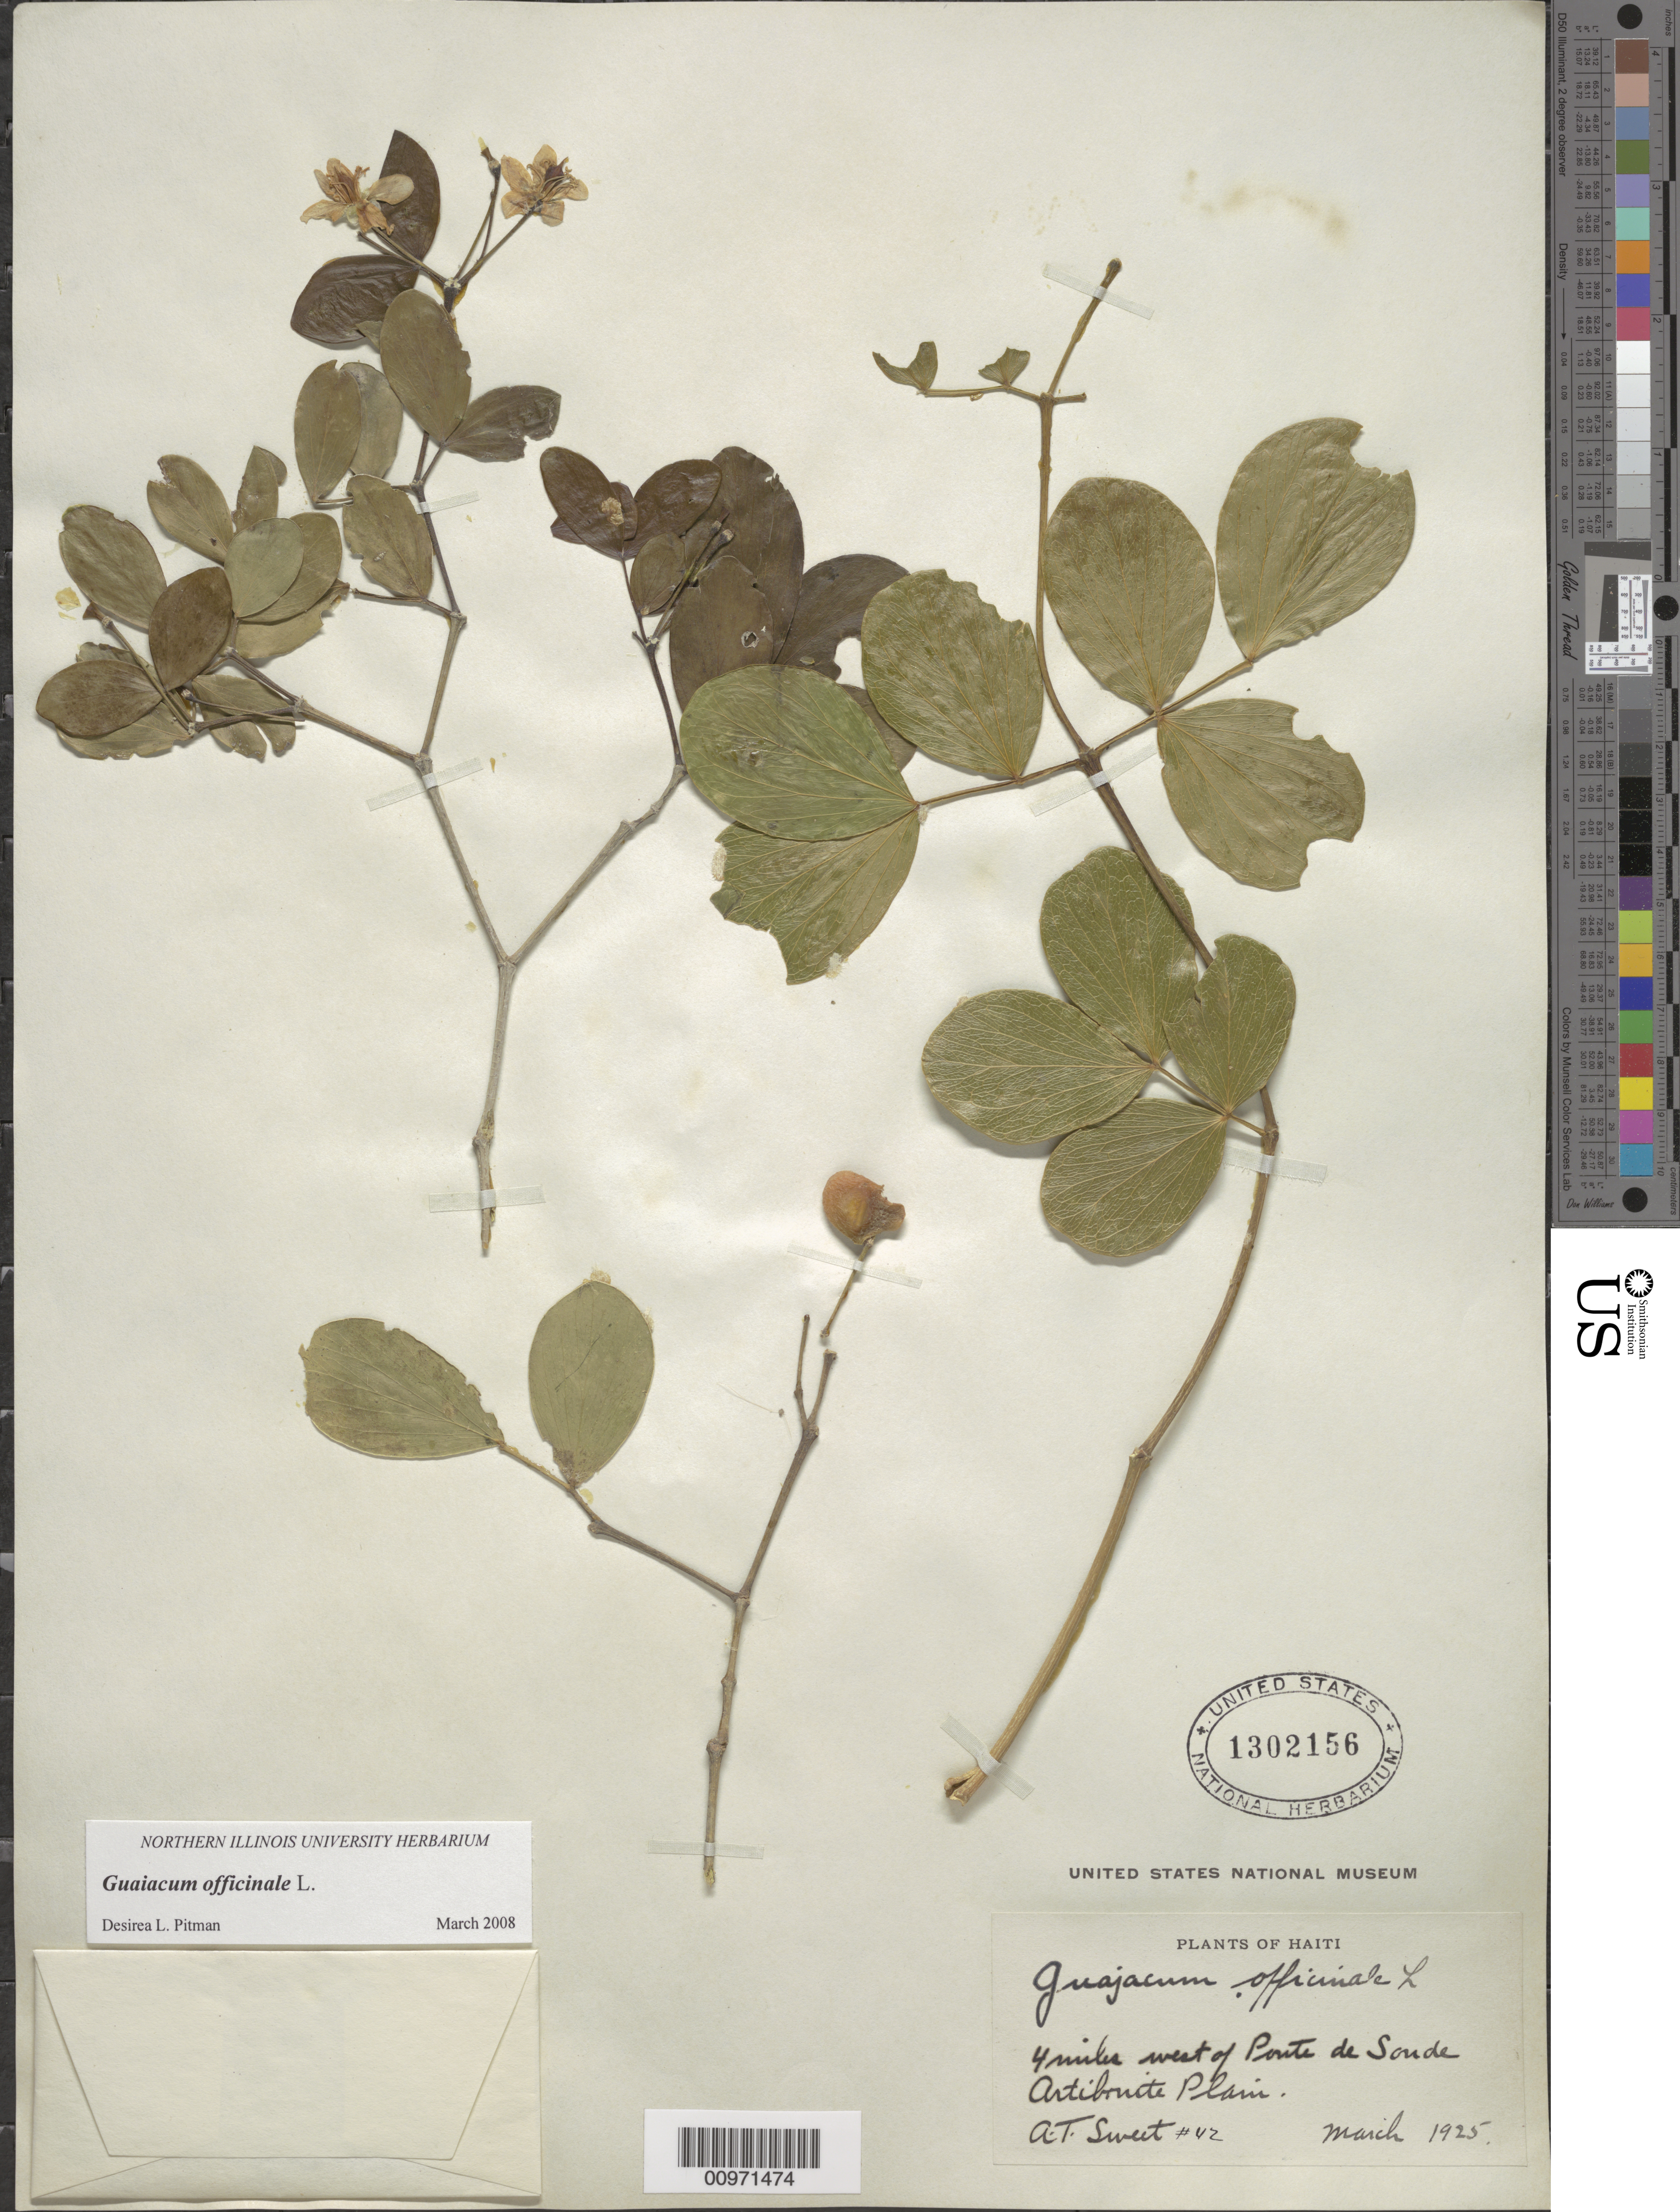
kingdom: Plantae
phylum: Tracheophyta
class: Magnoliopsida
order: Zygophyllales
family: Zygophyllaceae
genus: Guaiacum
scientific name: Guaiacum officinale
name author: L.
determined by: Pitman, D. L.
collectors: A. T. Sweet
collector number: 42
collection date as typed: Mar 1925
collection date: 1925-03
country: Haiti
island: Hispaniola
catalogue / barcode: US 1302156